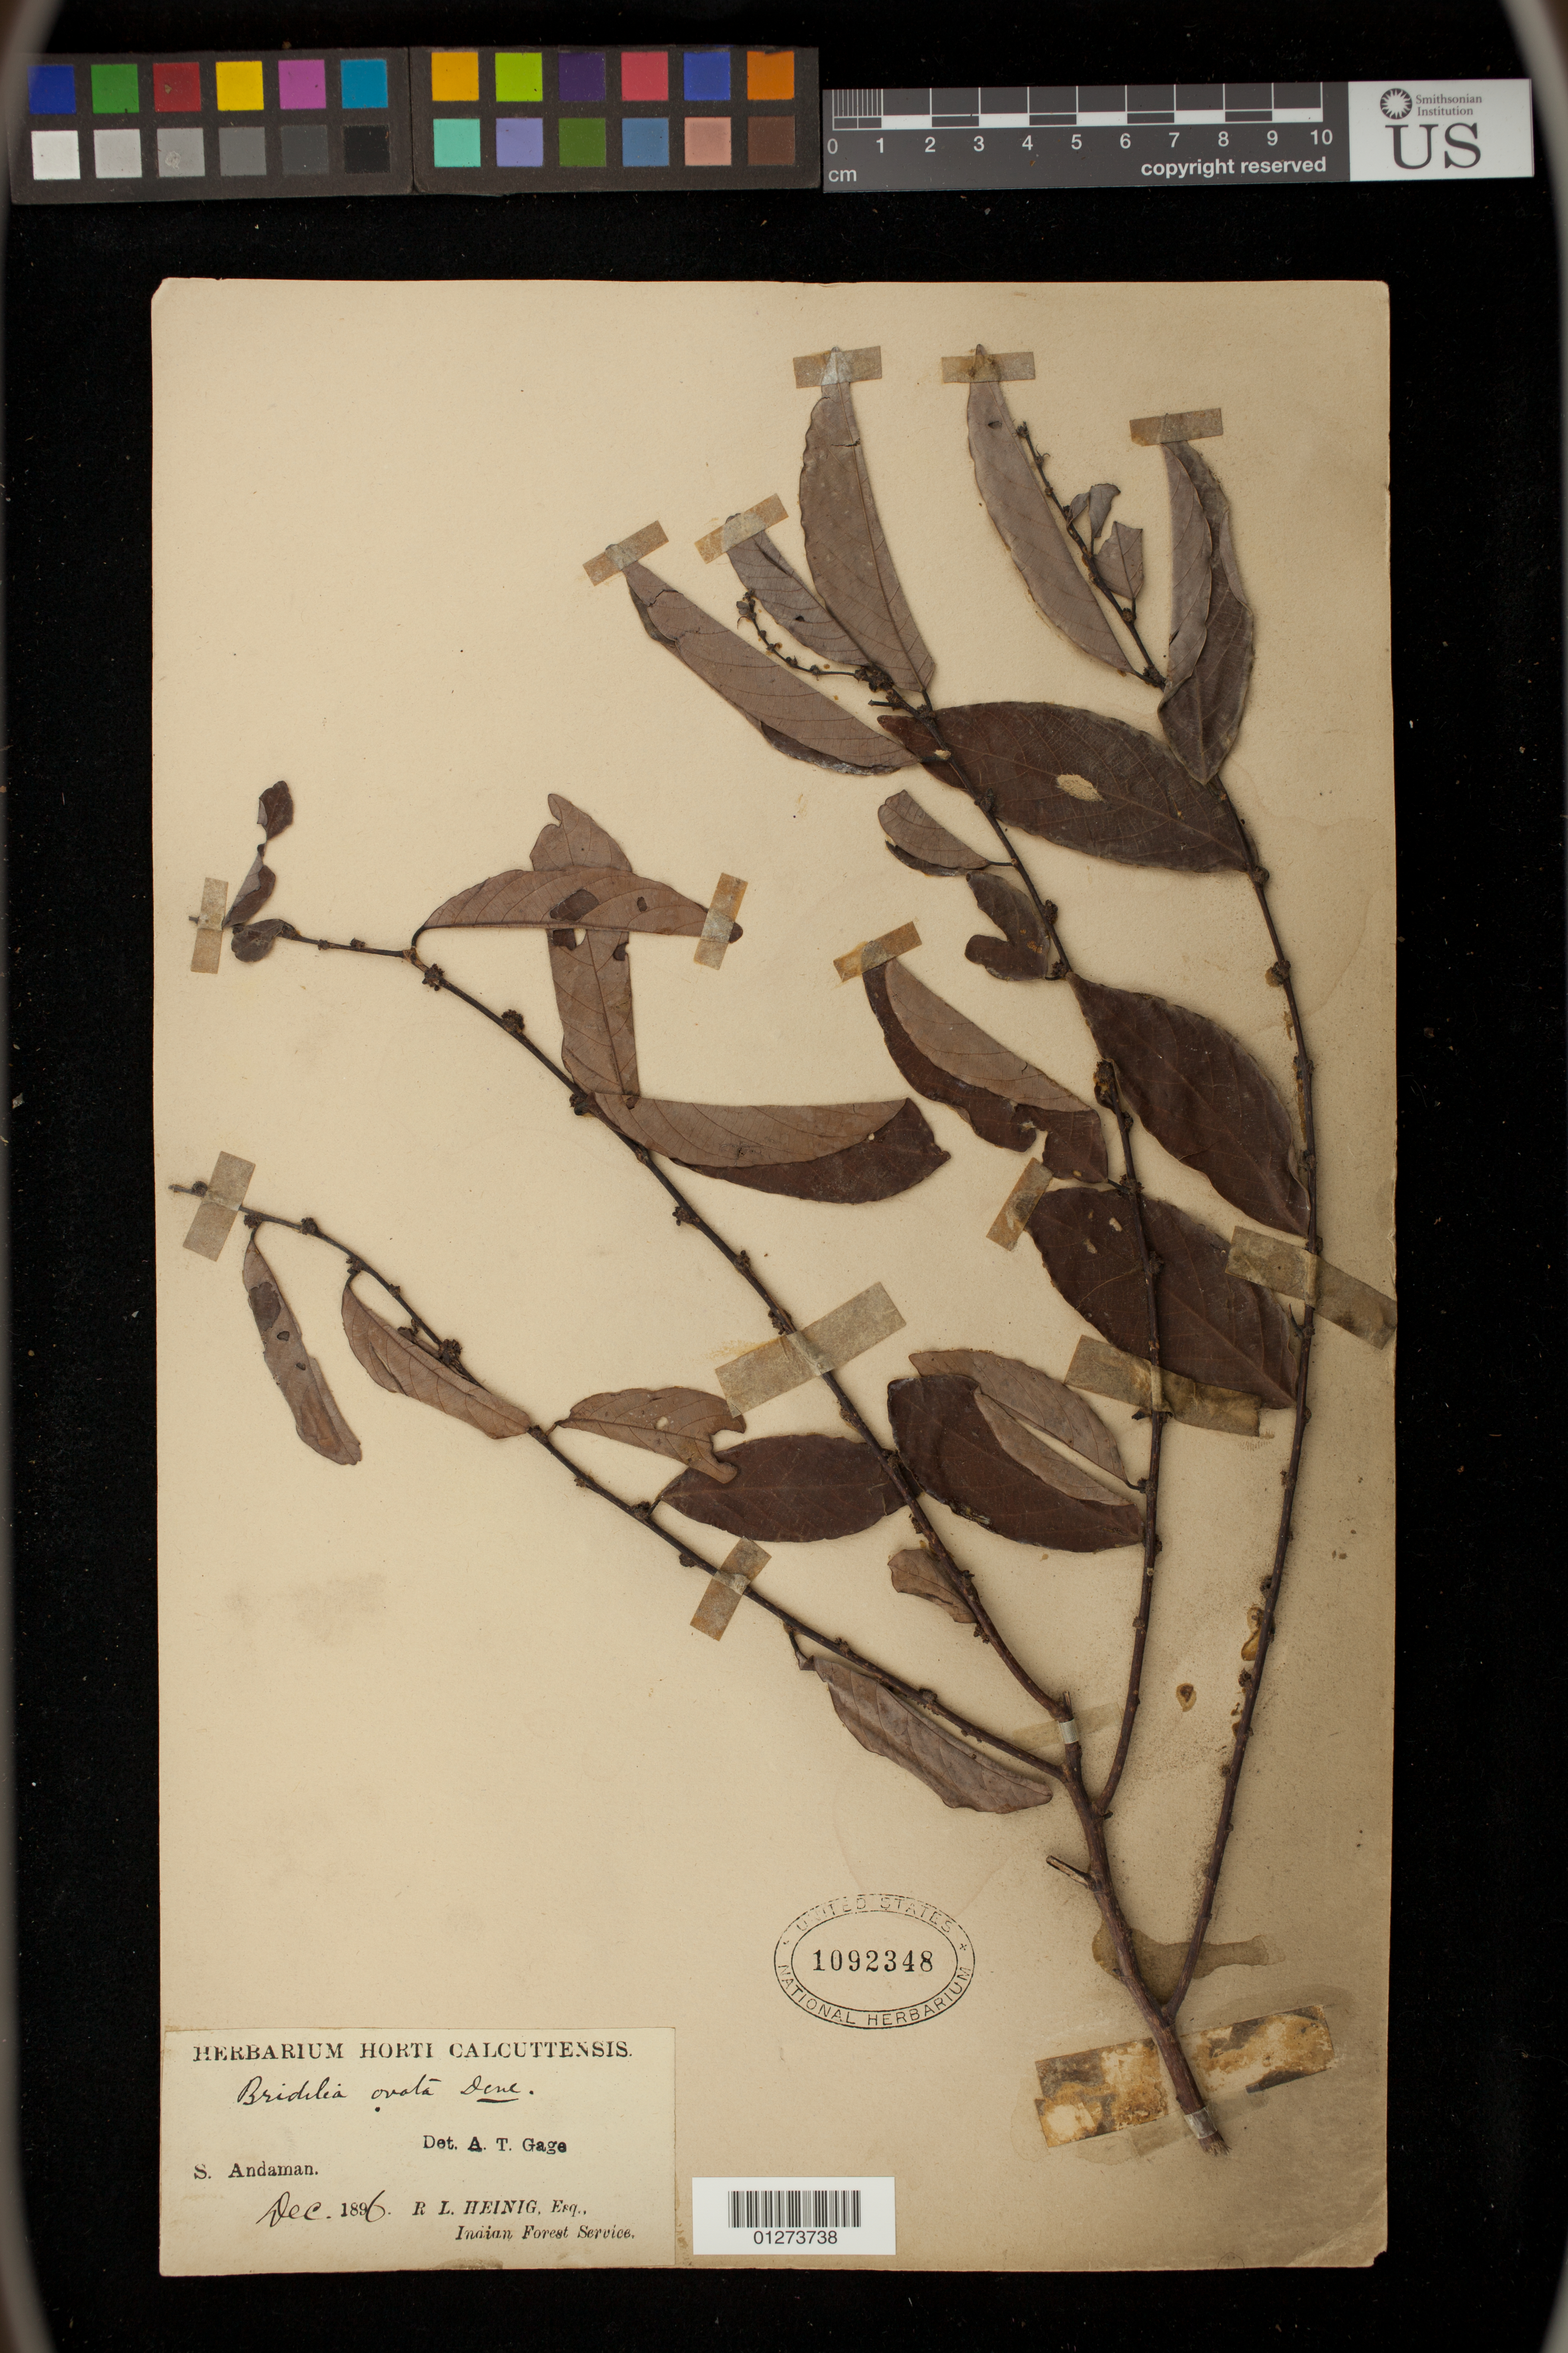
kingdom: Plantae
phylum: Tracheophyta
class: Magnoliopsida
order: Malpighiales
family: Phyllanthaceae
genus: Bridelia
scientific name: Bridelia ovata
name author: Decne.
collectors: R. Heinig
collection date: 1896-12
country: India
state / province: Andaman and Nicobar Islands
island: South Andaman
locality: S. Andaman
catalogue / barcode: US 1092348